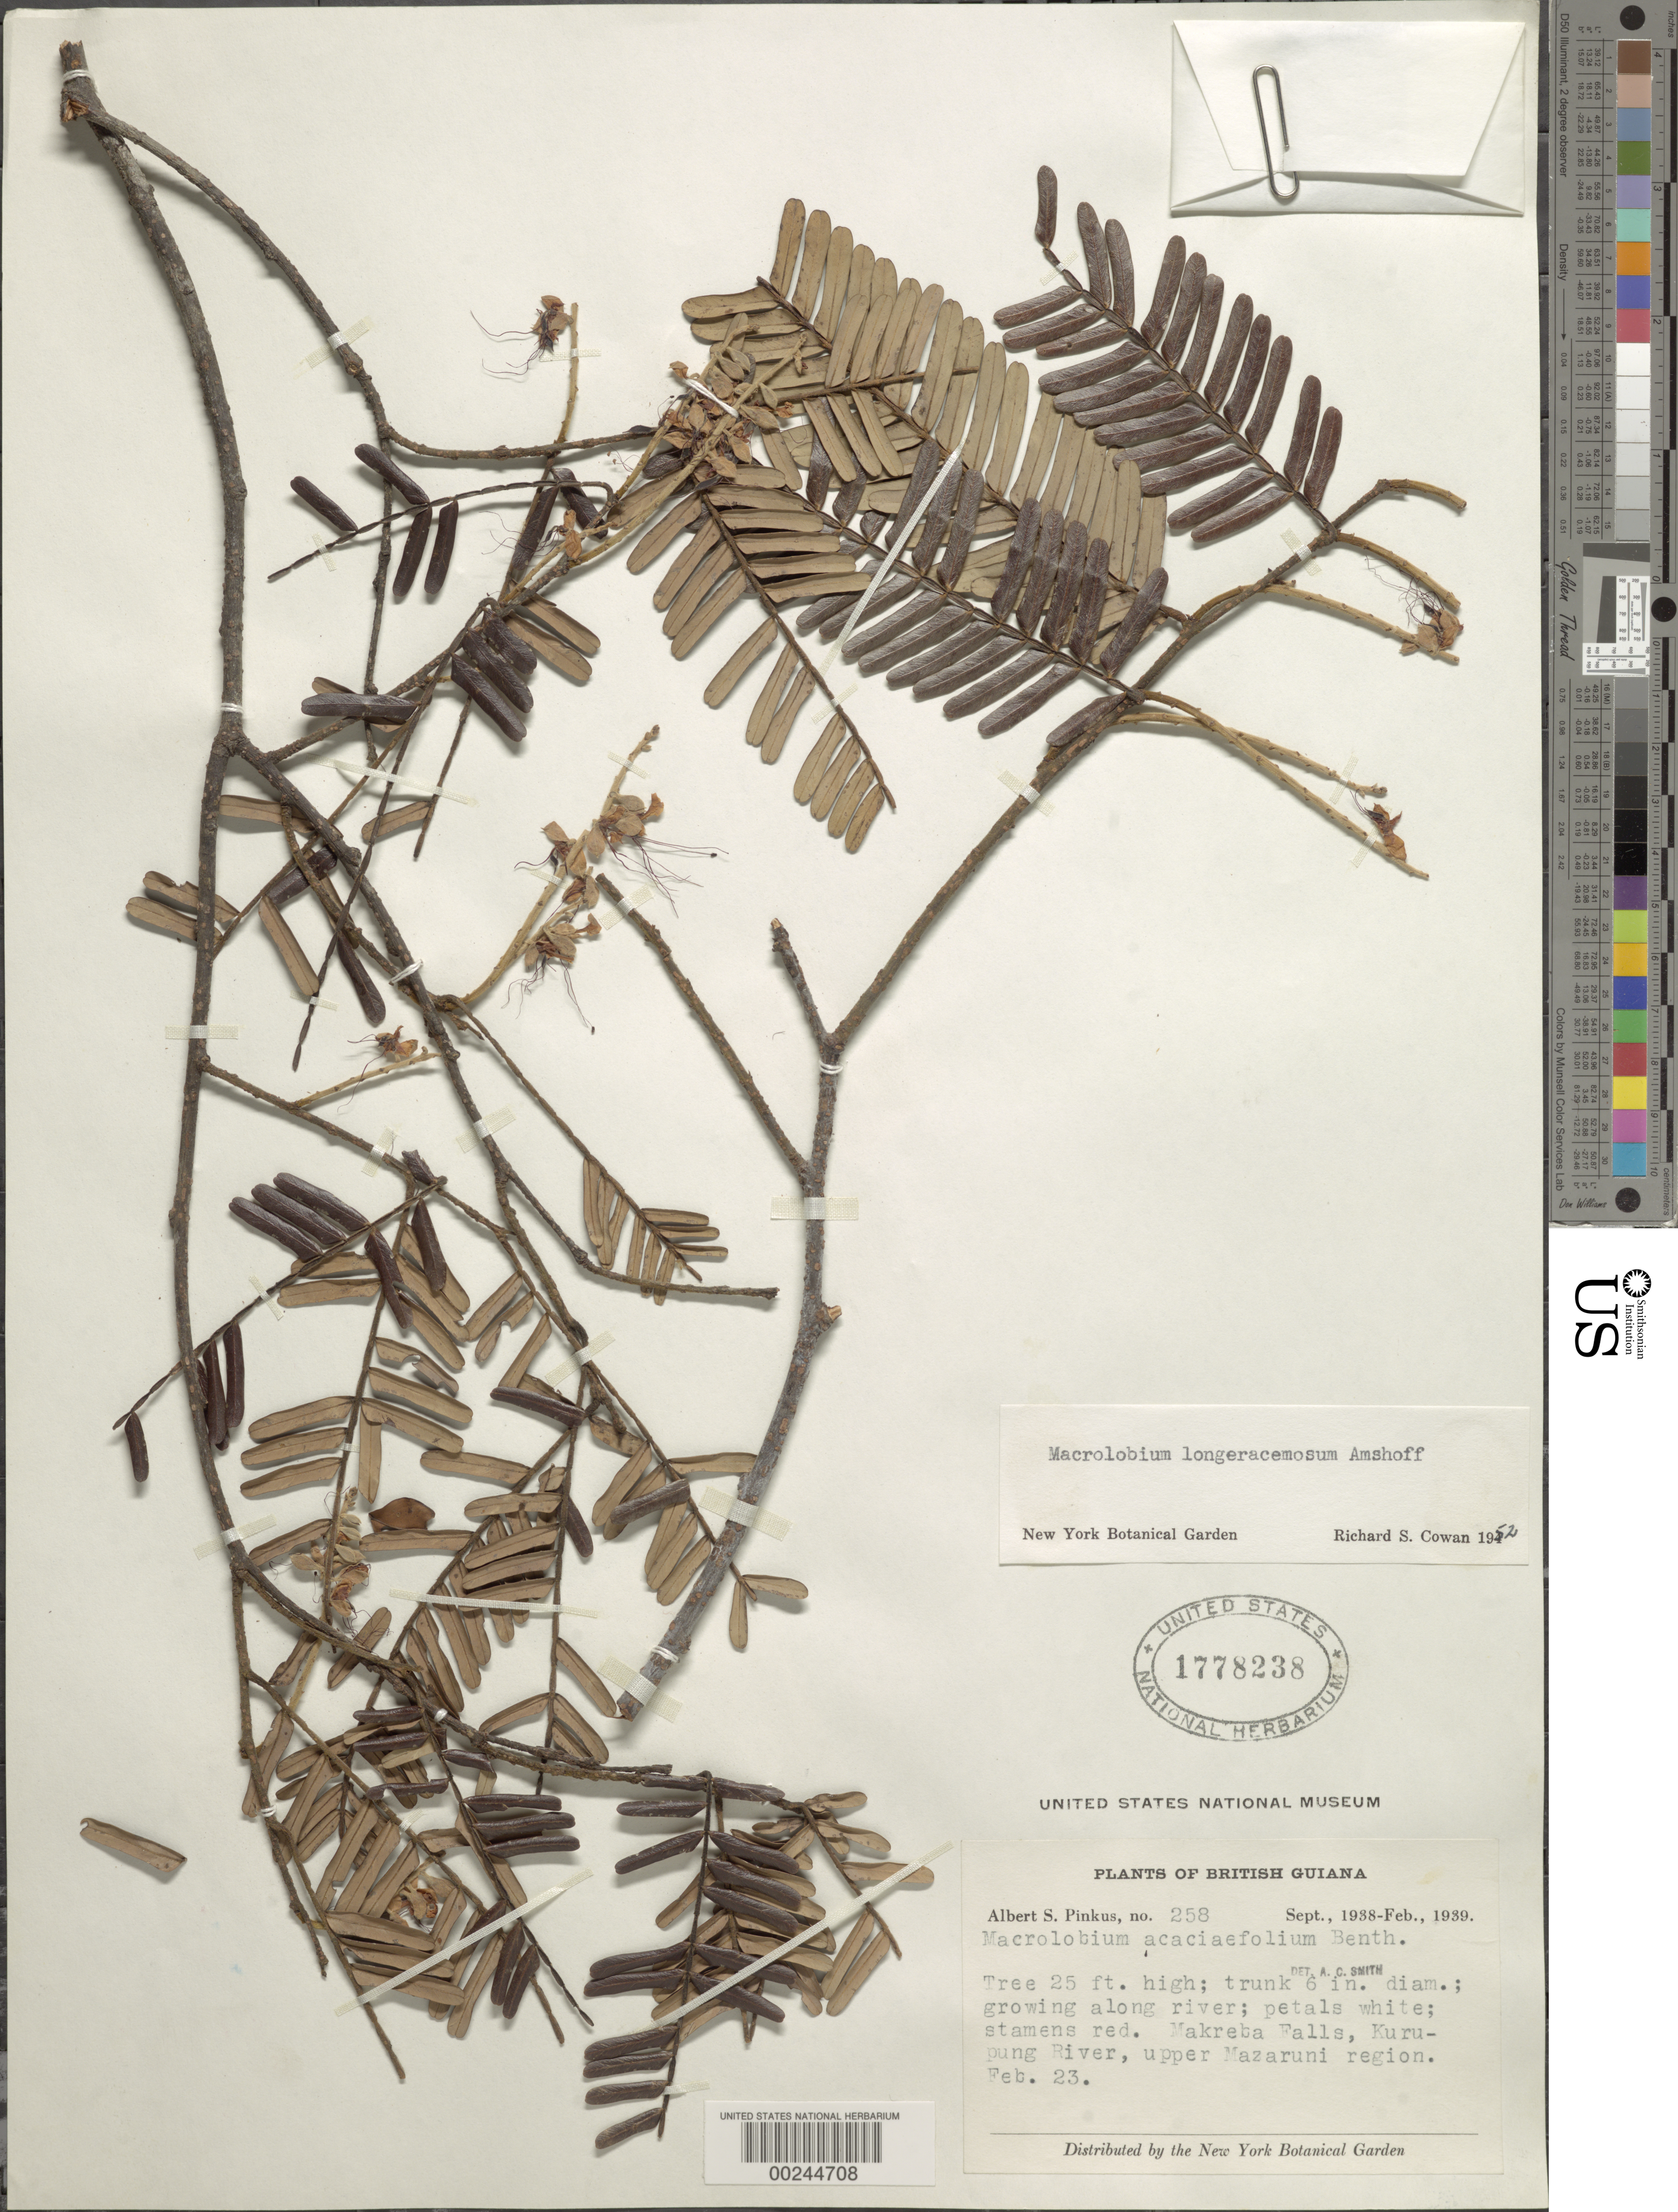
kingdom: Plantae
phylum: Tracheophyta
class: Magnoliopsida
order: Fabales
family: Fabaceae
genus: Macrolobium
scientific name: Macrolobium longeracemosum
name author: Amshoff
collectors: A. Pinkus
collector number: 258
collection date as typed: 23 Feb 1939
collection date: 1939-02-23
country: Guyana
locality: Makreba falls, kurupung river, upper mazaruni region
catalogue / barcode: US 1778238